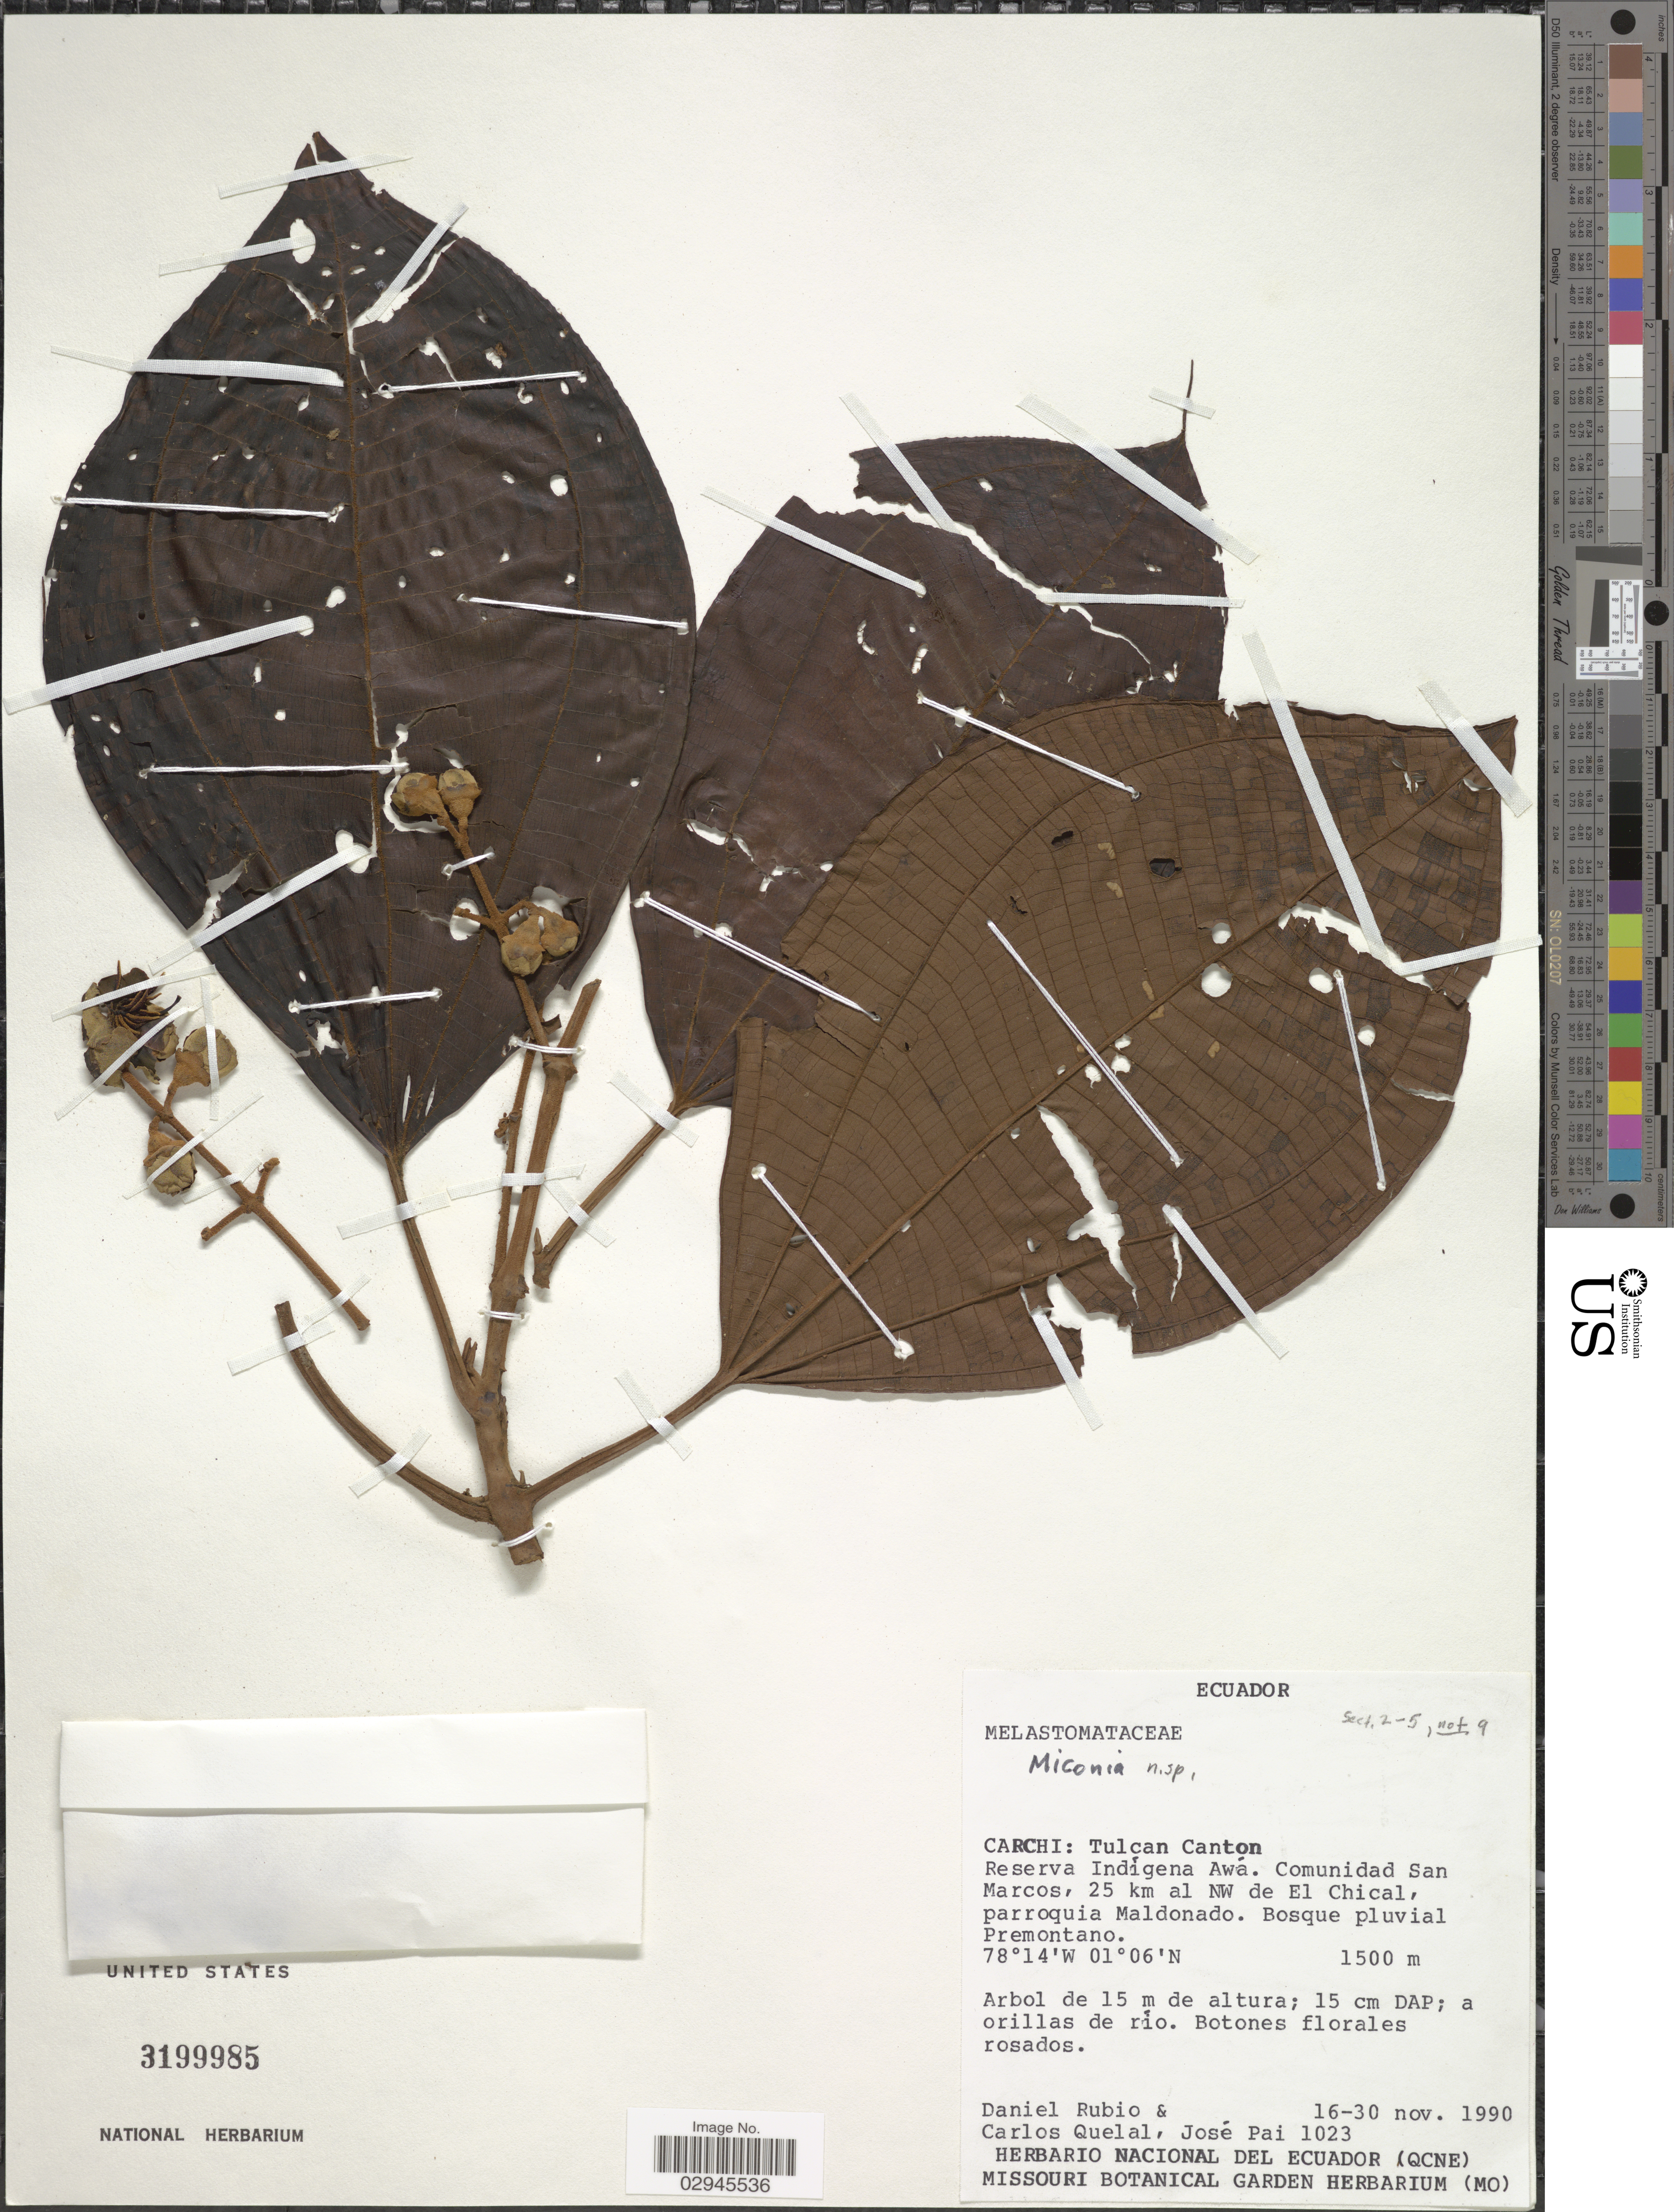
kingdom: Plantae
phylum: Tracheophyta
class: Magnoliopsida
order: Myrtales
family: Melastomataceae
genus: Miconia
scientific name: Miconia sp.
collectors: D. Rubio, C. Quelal & J. Pai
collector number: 1023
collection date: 1990-11-16/1990-11-30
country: Ecuador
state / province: Carchi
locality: Tulcan Canton. Reserva Indígena Awá. Comunidad San Marcos, 25 km al NW de El Chical, parroquia Maldonado.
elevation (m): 1500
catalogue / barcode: US 3199985